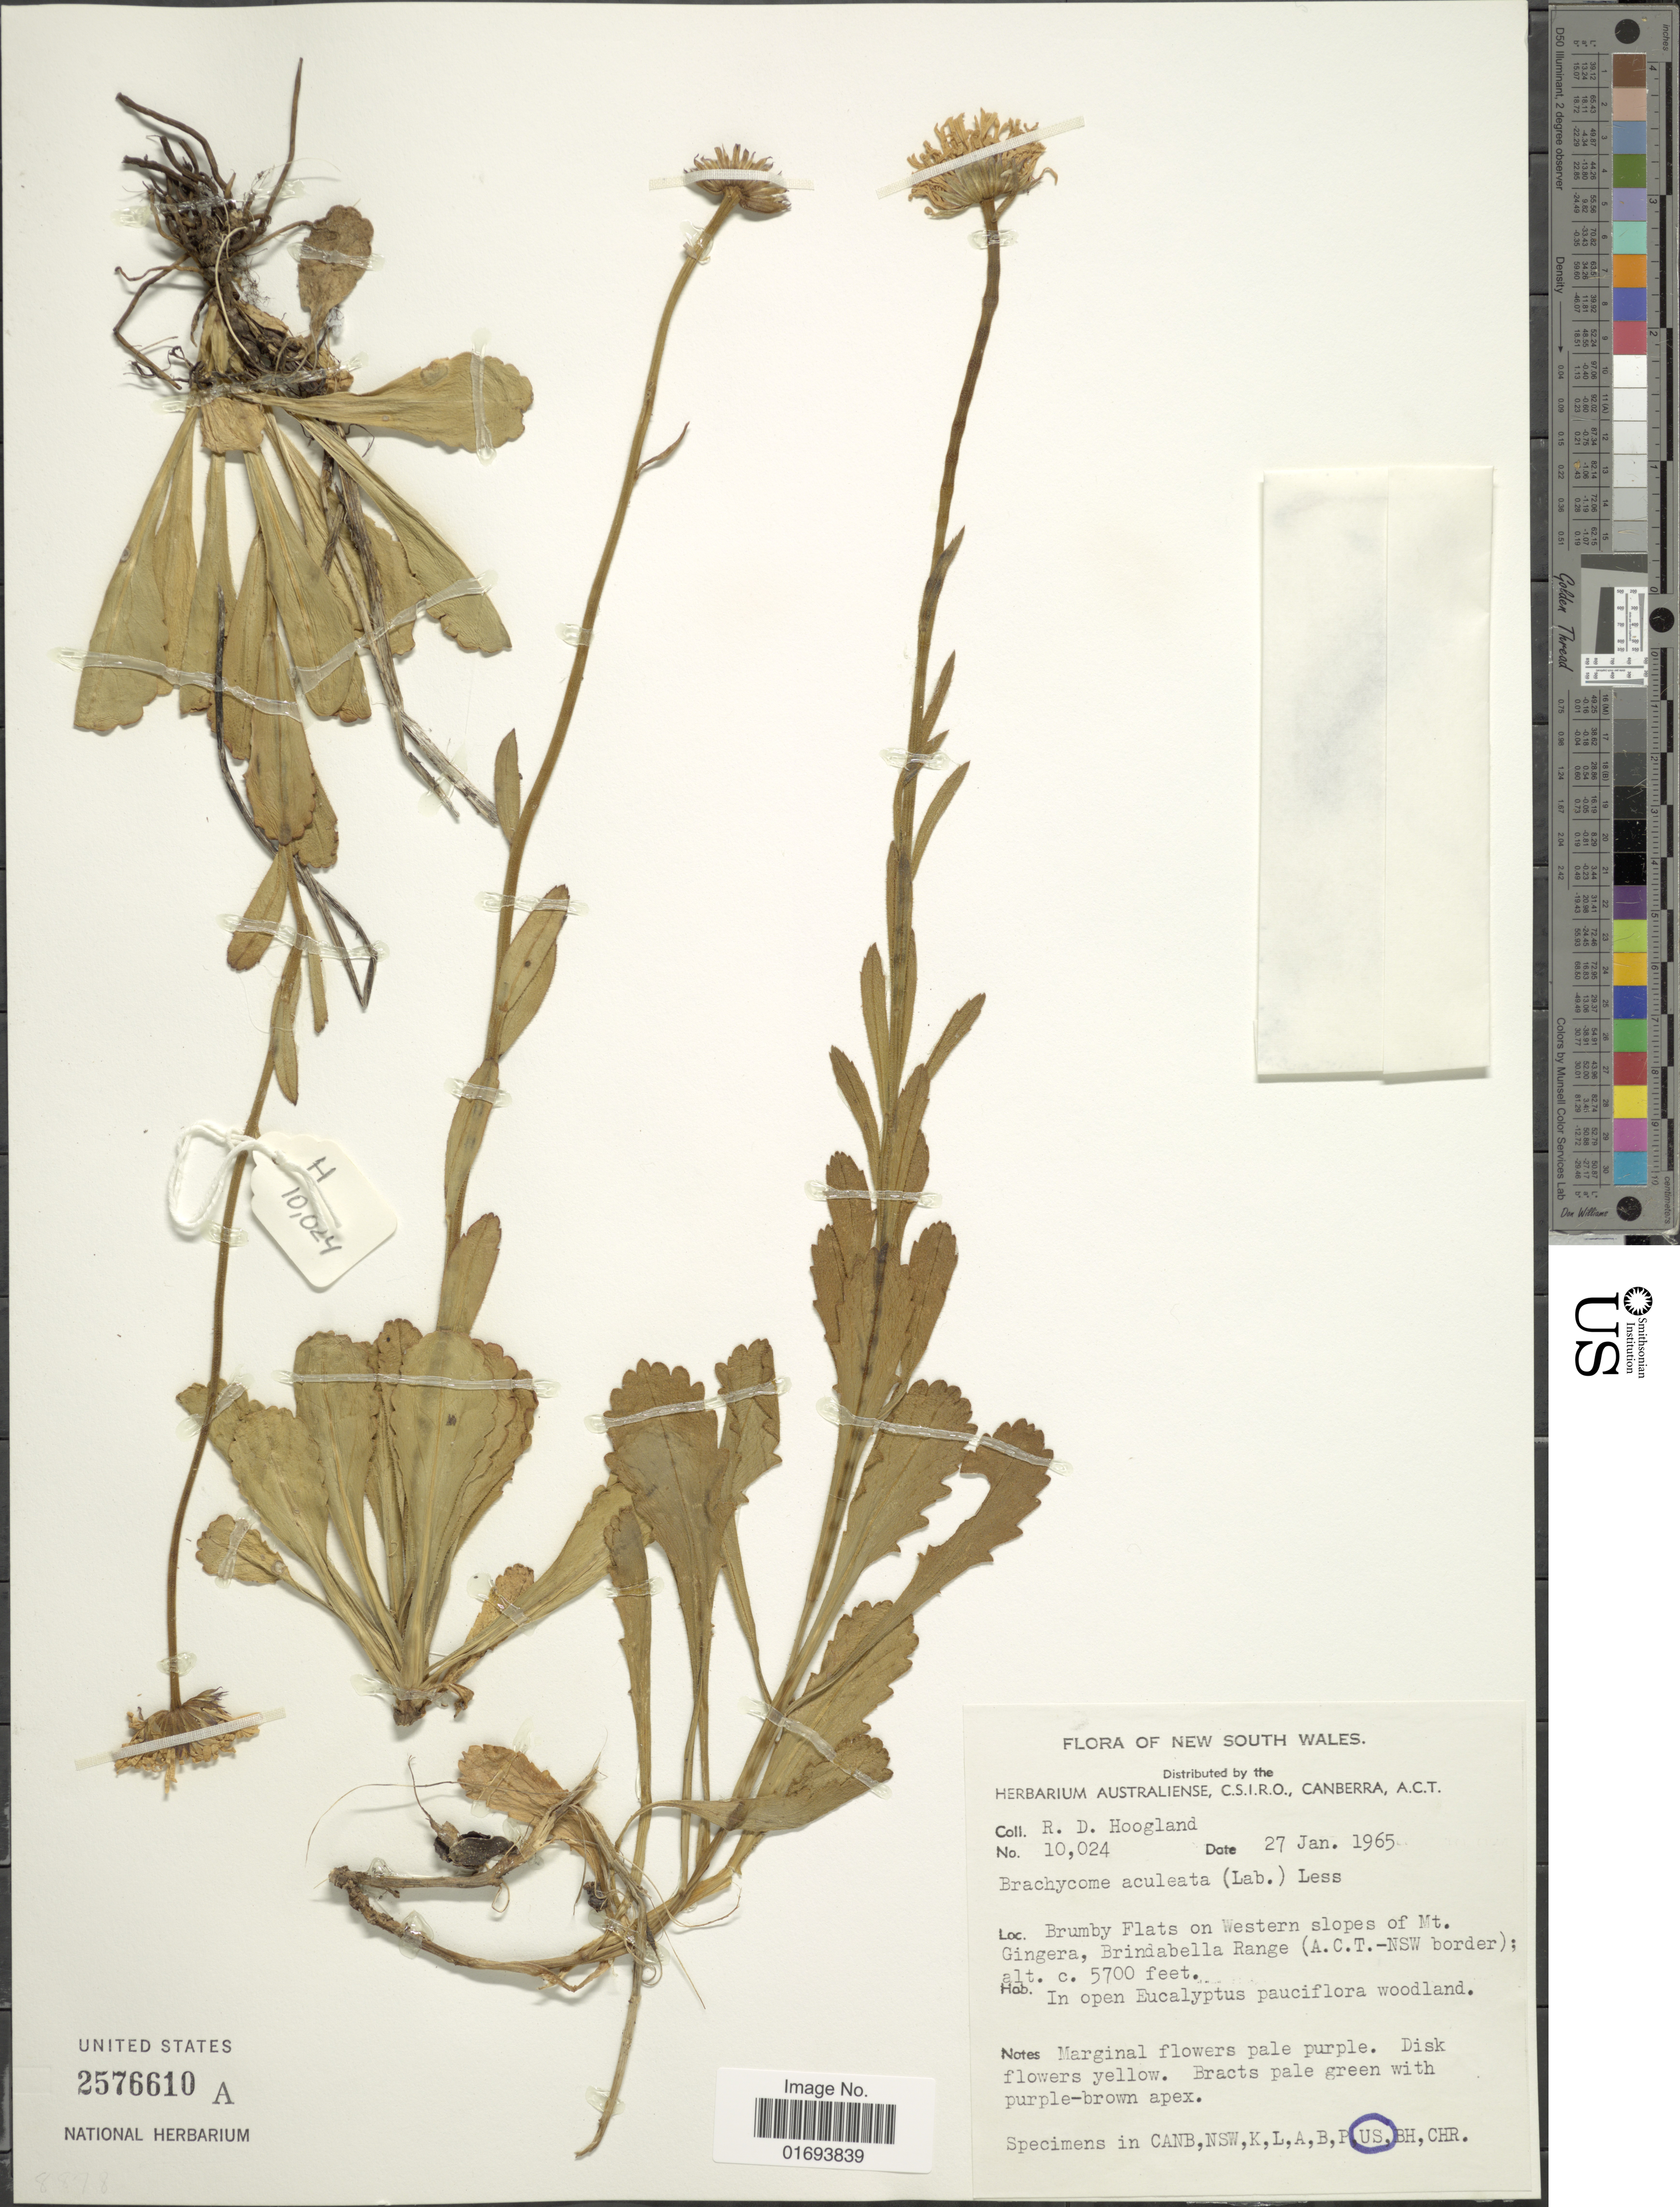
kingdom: Plantae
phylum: Tracheophyta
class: Magnoliopsida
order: Asterales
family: Asteraceae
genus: Brachyscome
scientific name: Brachyscome aculeata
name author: (Labill.) Less.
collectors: R. D. Hoogland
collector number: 10024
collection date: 1965-01-27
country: Australia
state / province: New South Wales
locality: New South Wales. Brumby Flats on Western slopes of Mt. Gingera, Brindabella Range (ACT -NSW border)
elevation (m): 1737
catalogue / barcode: US 2576610A